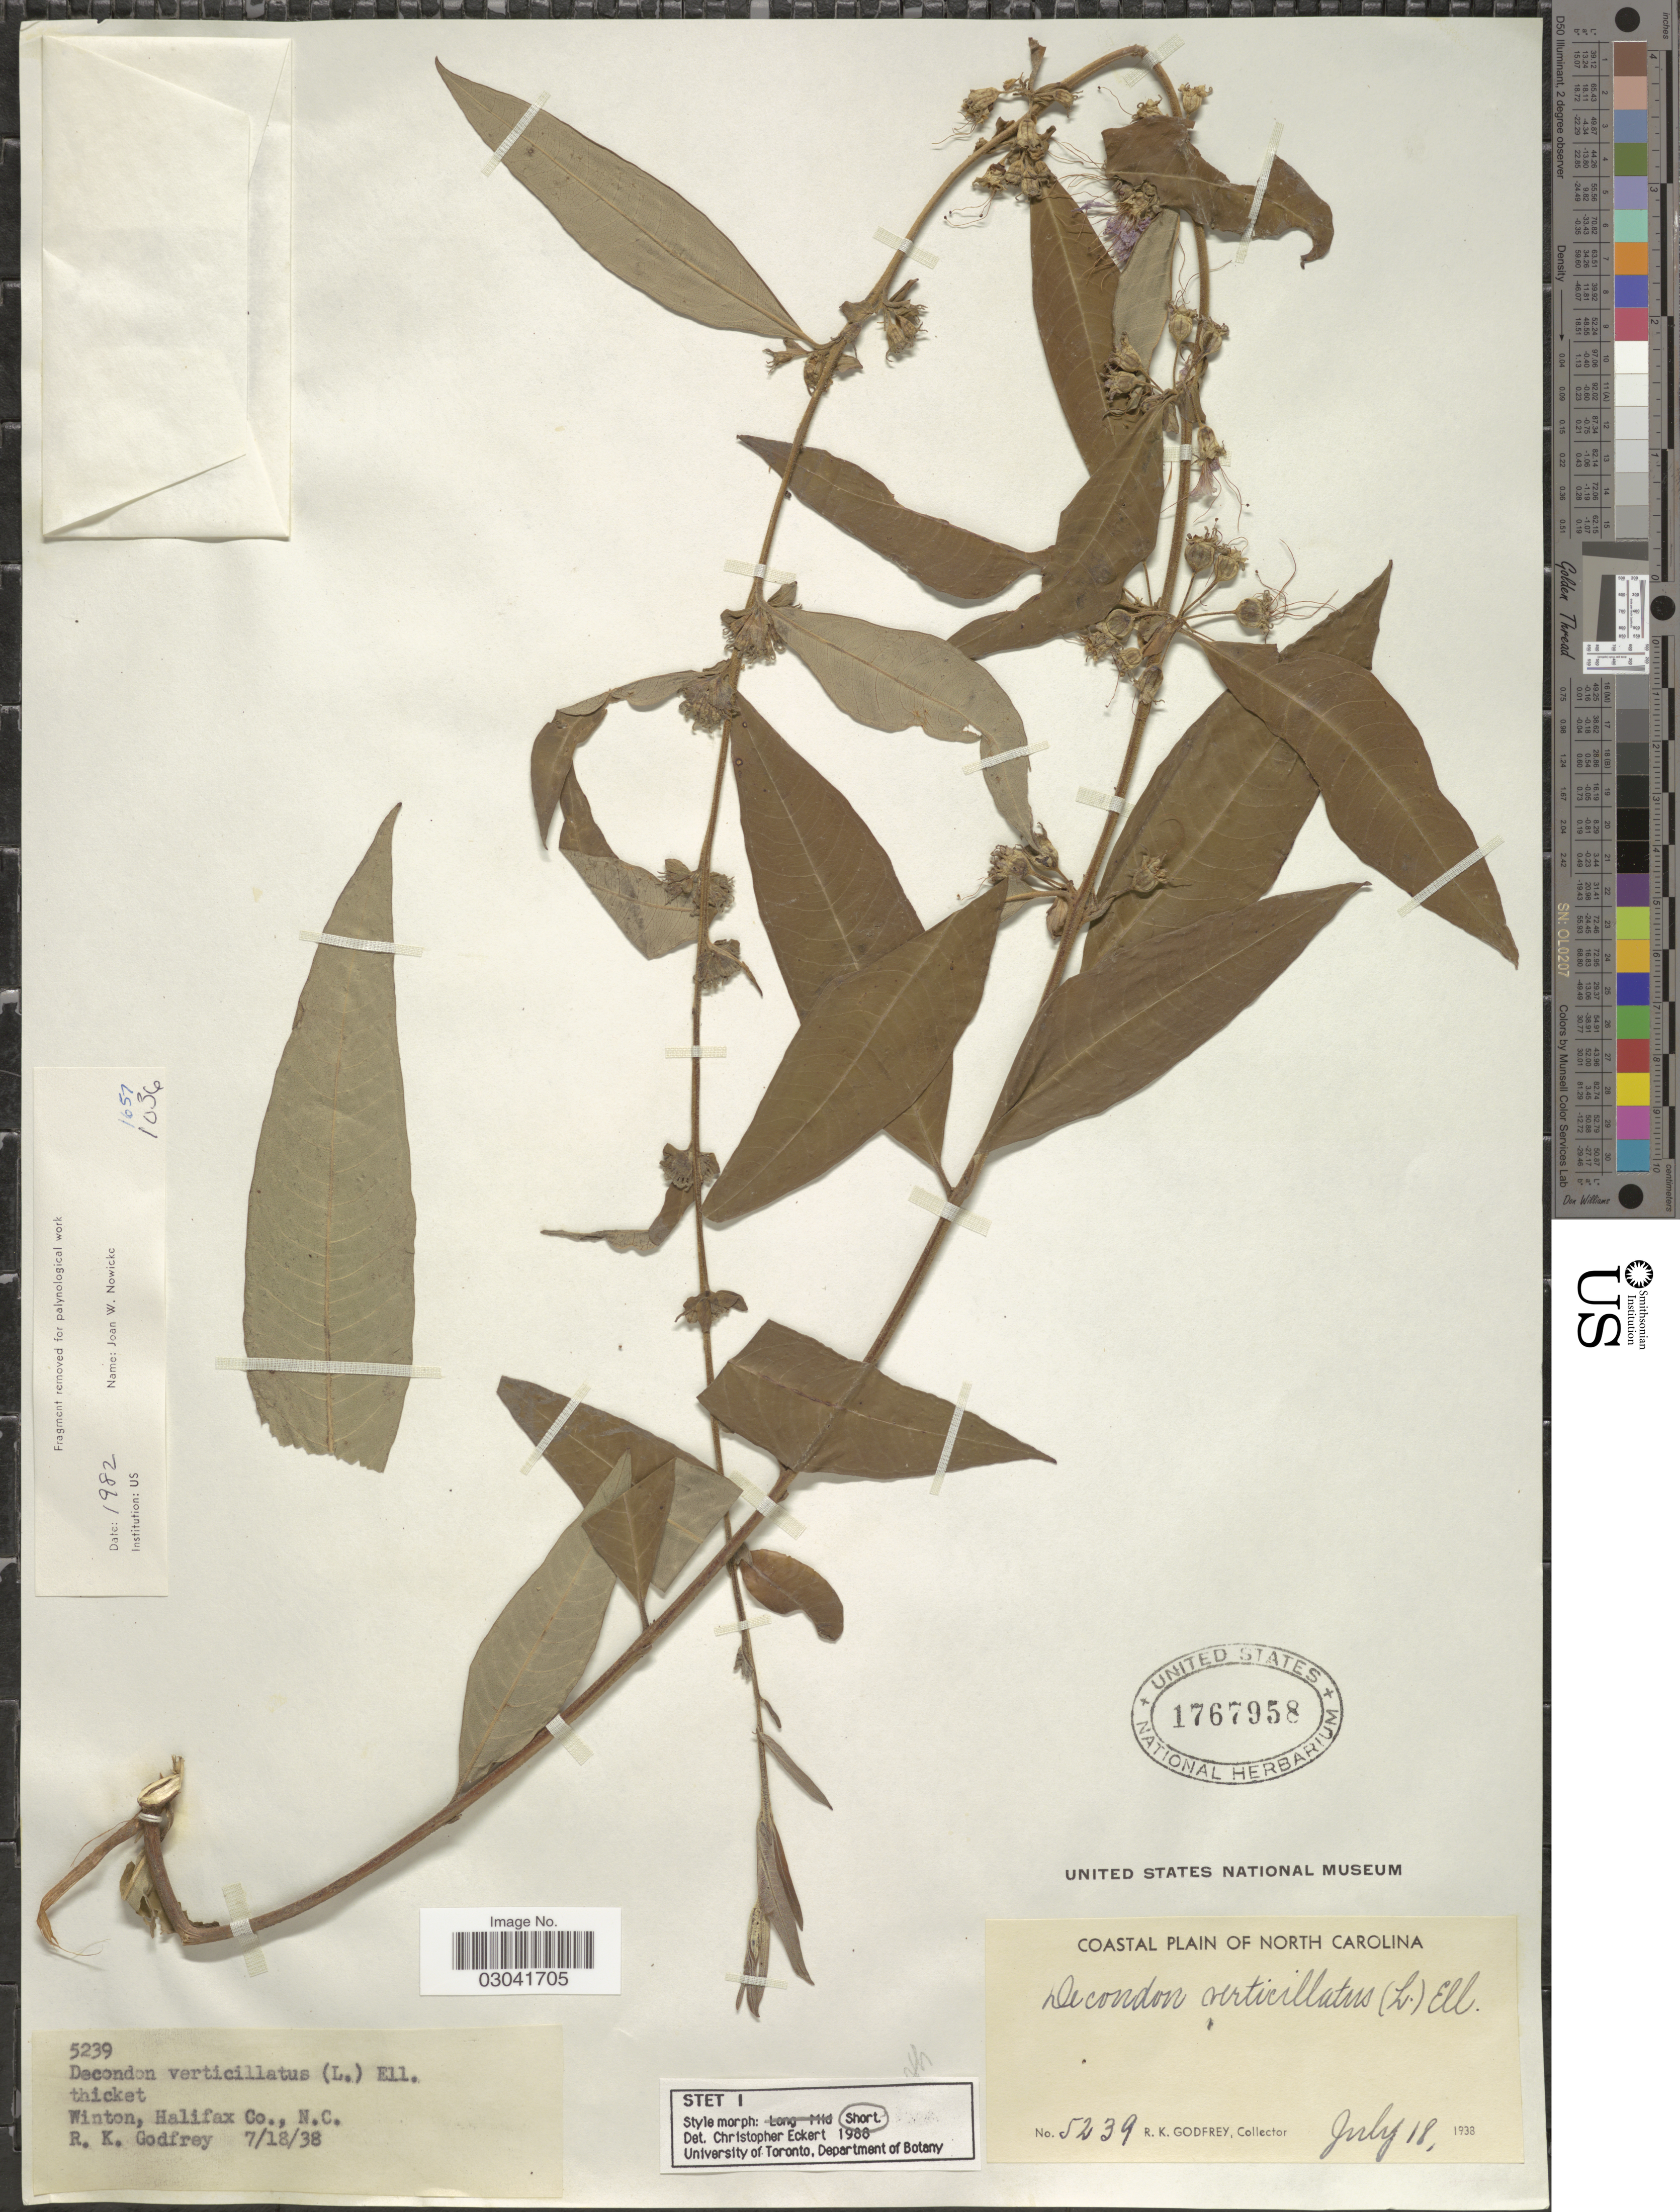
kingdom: Plantae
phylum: Tracheophyta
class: Magnoliopsida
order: Myrtales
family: Lythraceae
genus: Decodon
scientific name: Decodon verticillatus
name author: (L.) Elliott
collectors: R. K. Godfrey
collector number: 5239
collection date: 1938-07-18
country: United States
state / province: North Carolina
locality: Winton, Halifax Co. Coastal Plain of North Carolina.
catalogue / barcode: US 1767958